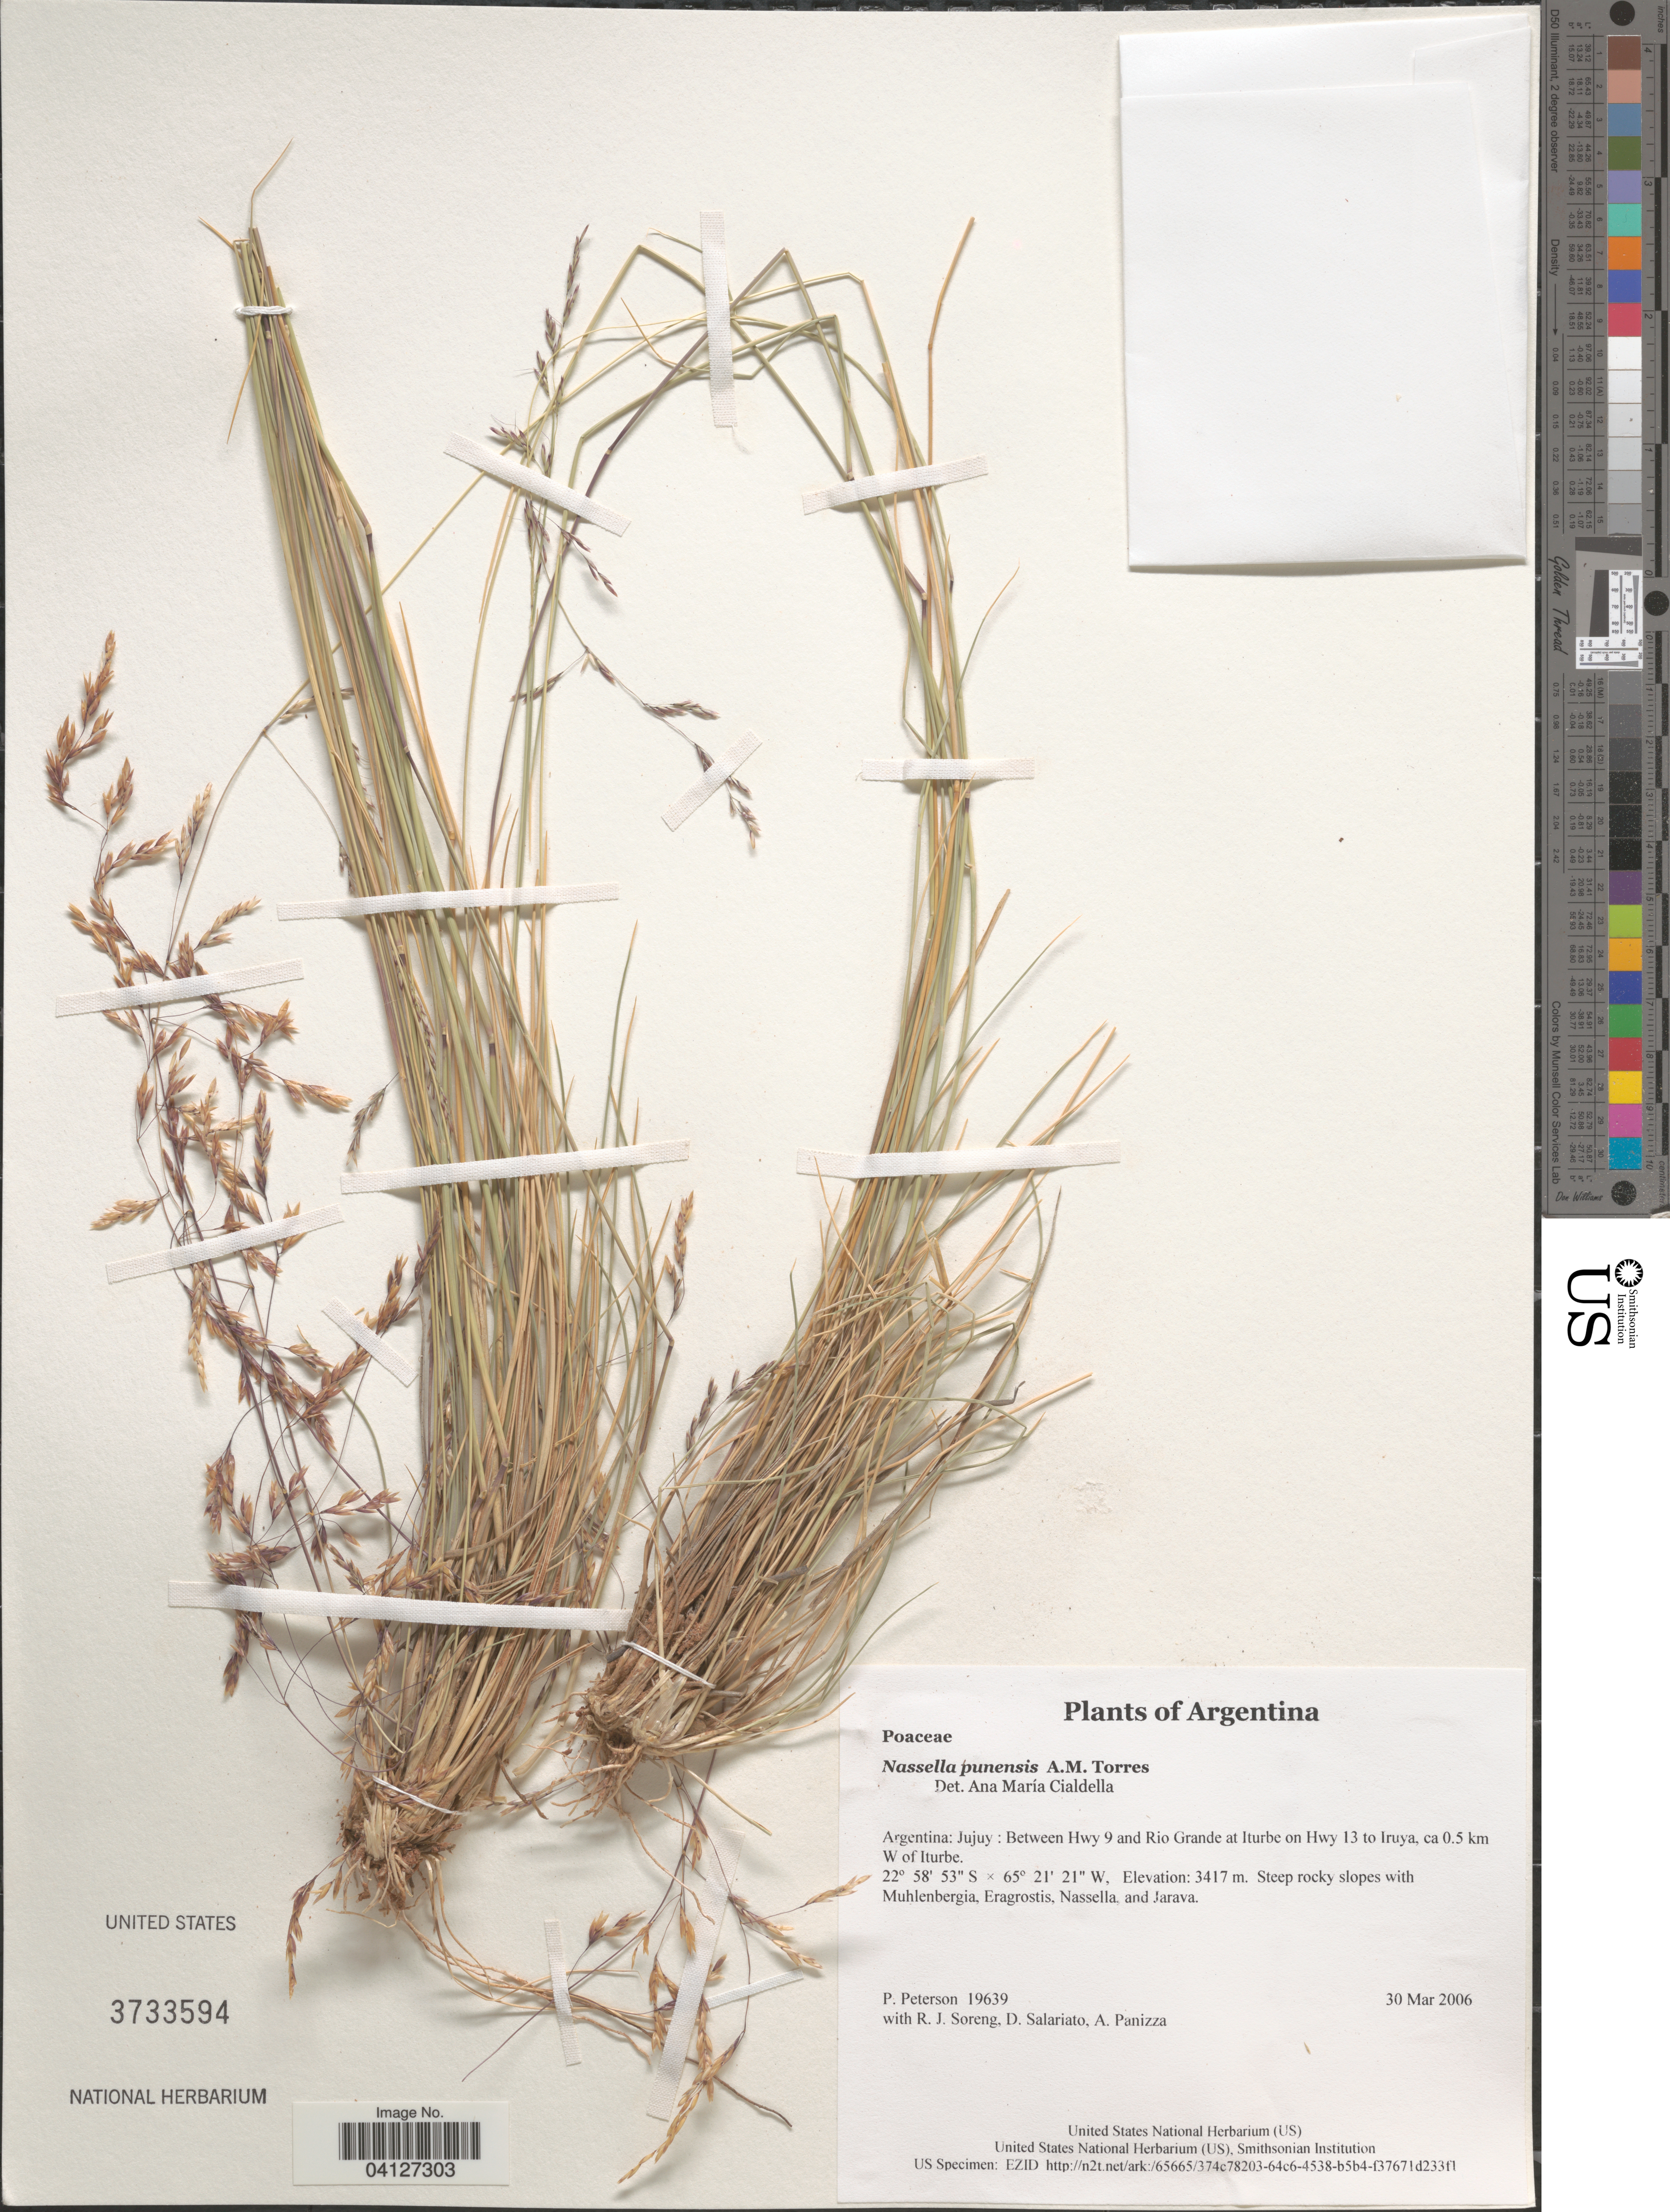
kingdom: Plantae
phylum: Tracheophyta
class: Liliopsida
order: Poales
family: Poaceae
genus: Nassella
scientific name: Nassella punensis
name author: A.M. Torres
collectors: P. Peterson, R. J. Soreng, D. Salariato & A. Panizza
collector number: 19639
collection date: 2006-03-30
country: Argentina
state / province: Jujuy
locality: Between Hwy 9 and Rio Grande at Iturbe on Hwy 13 to Iruya, ca 0.5 km W of Iturbe.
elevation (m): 3417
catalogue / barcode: US 3733594